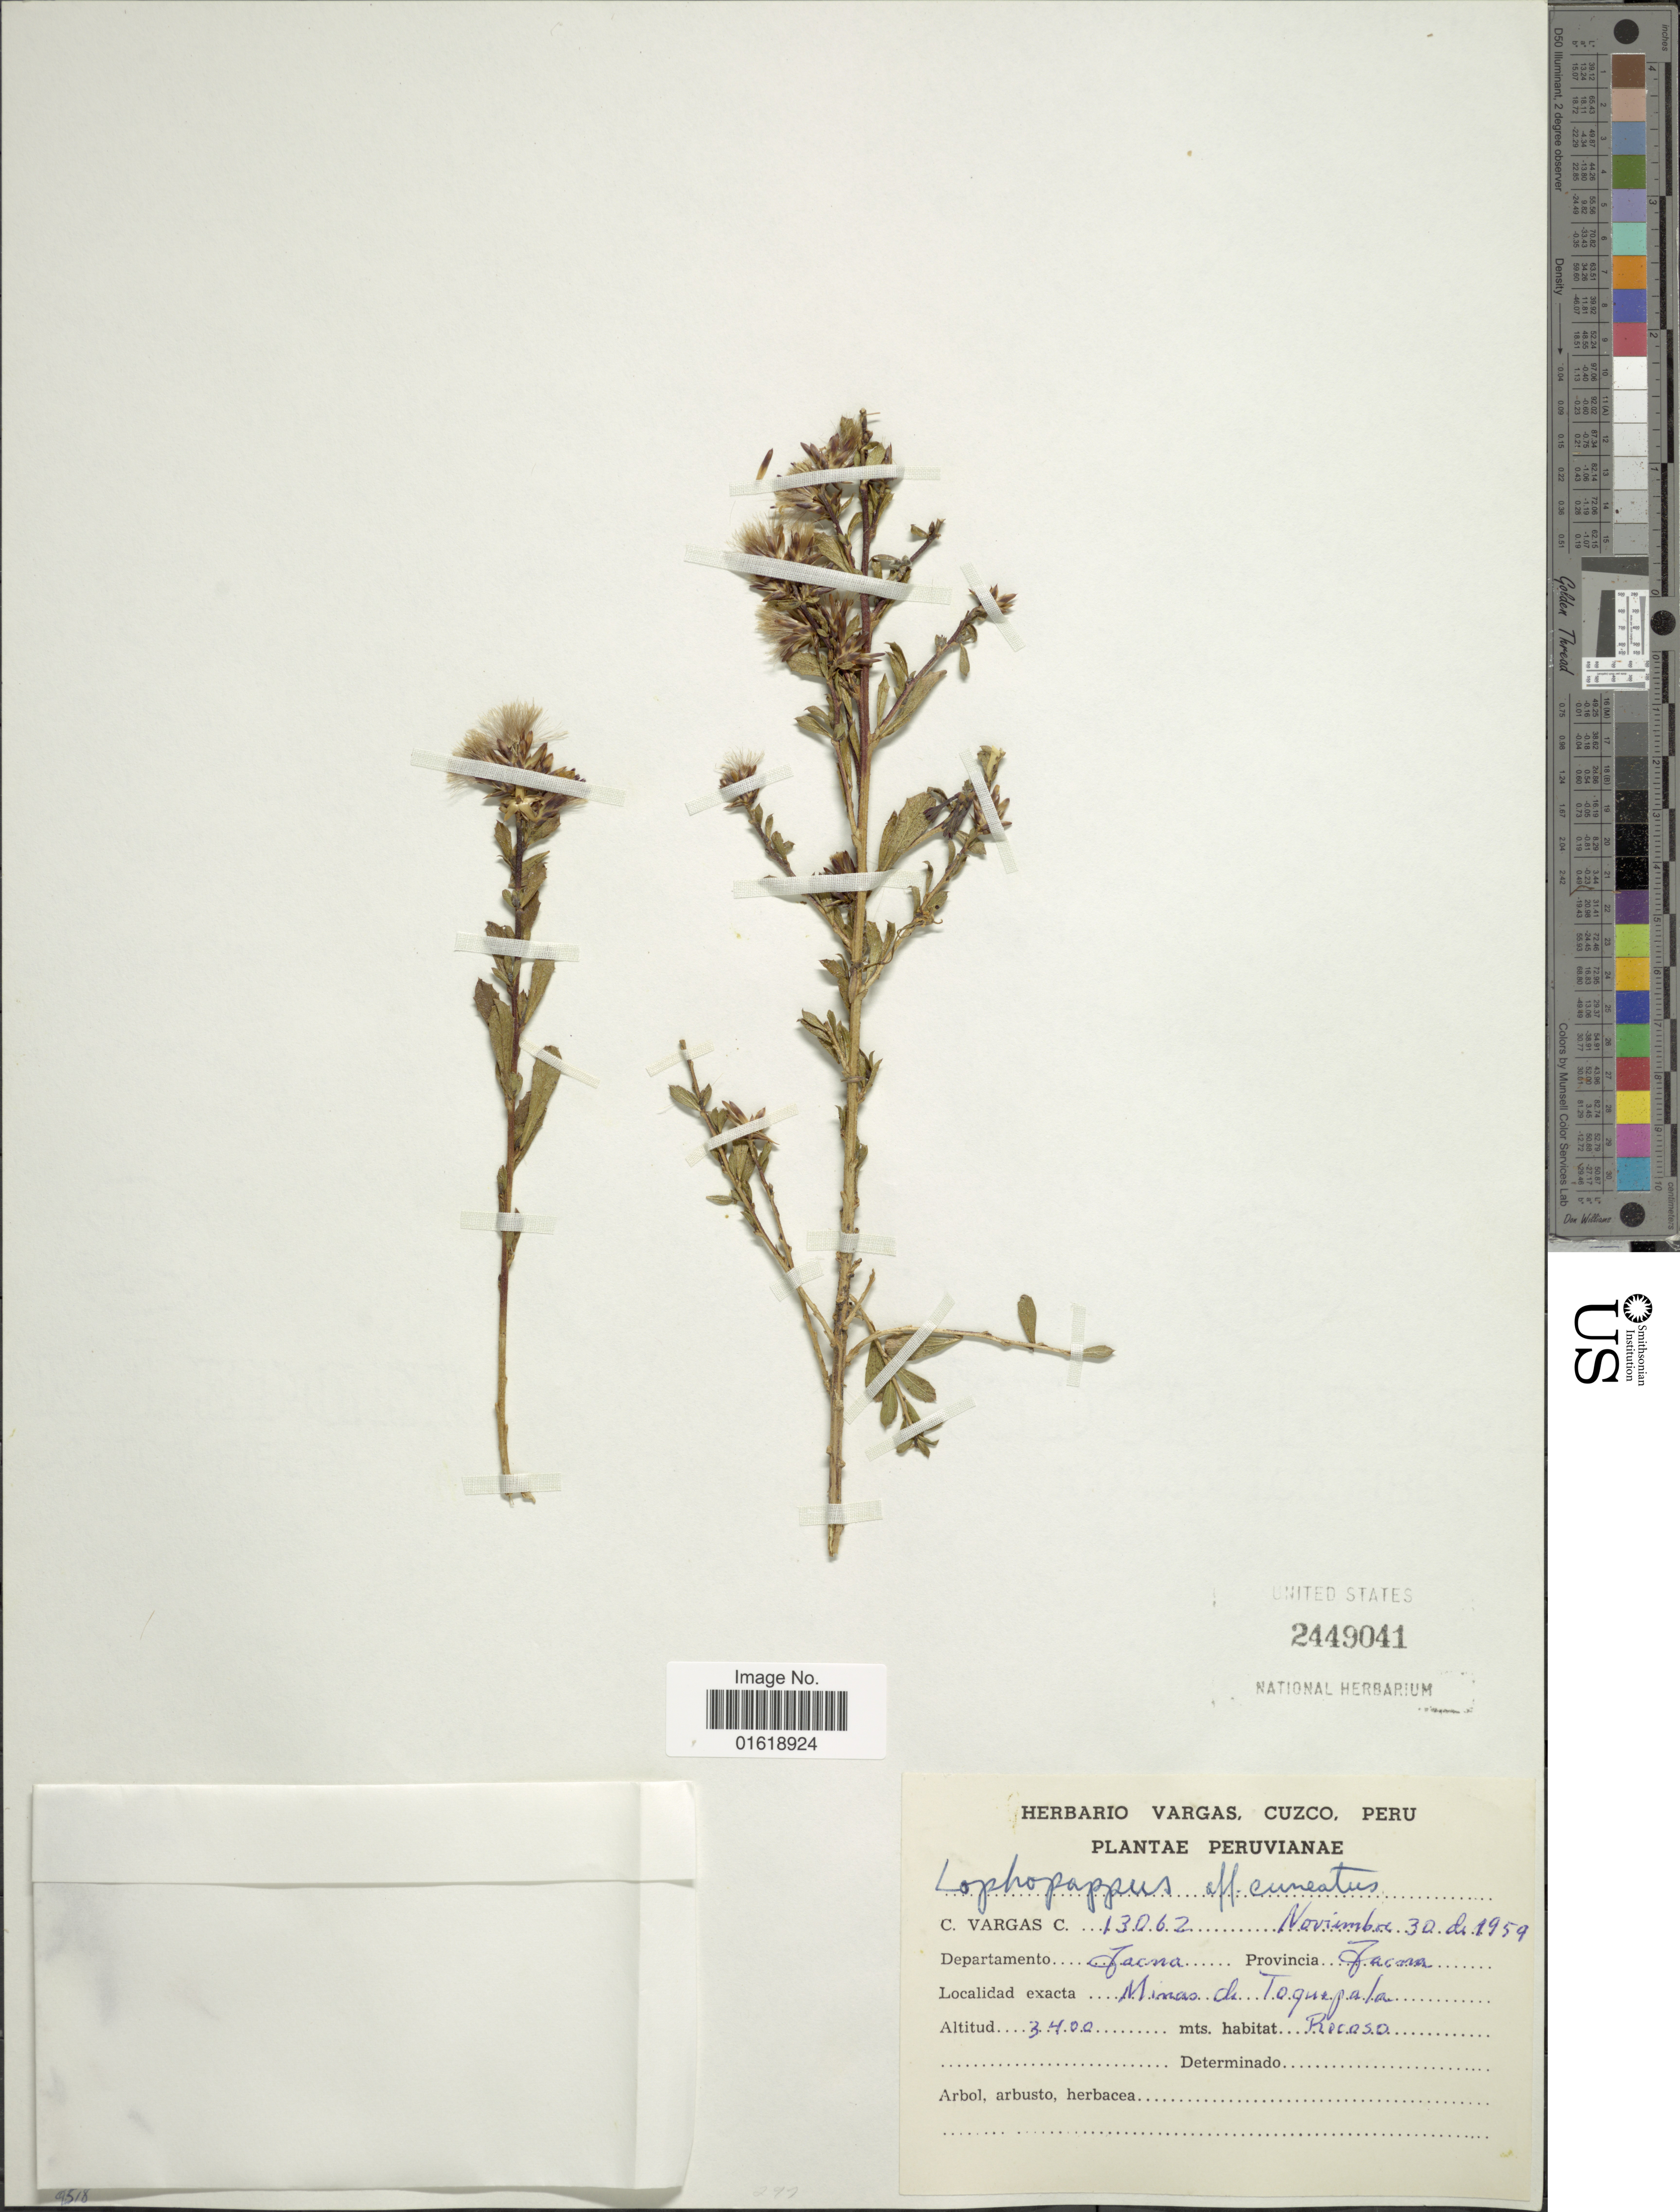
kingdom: Plantae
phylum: Tracheophyta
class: Magnoliopsida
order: Asterales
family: Asteraceae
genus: Lophopappus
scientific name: Lophopappus blakei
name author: Cabrera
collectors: C. Vargas Calderón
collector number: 13062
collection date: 1959-11-30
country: Peru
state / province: Tacna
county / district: Tacna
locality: Minas de Toquepala.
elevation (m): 3400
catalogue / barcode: US 2449041